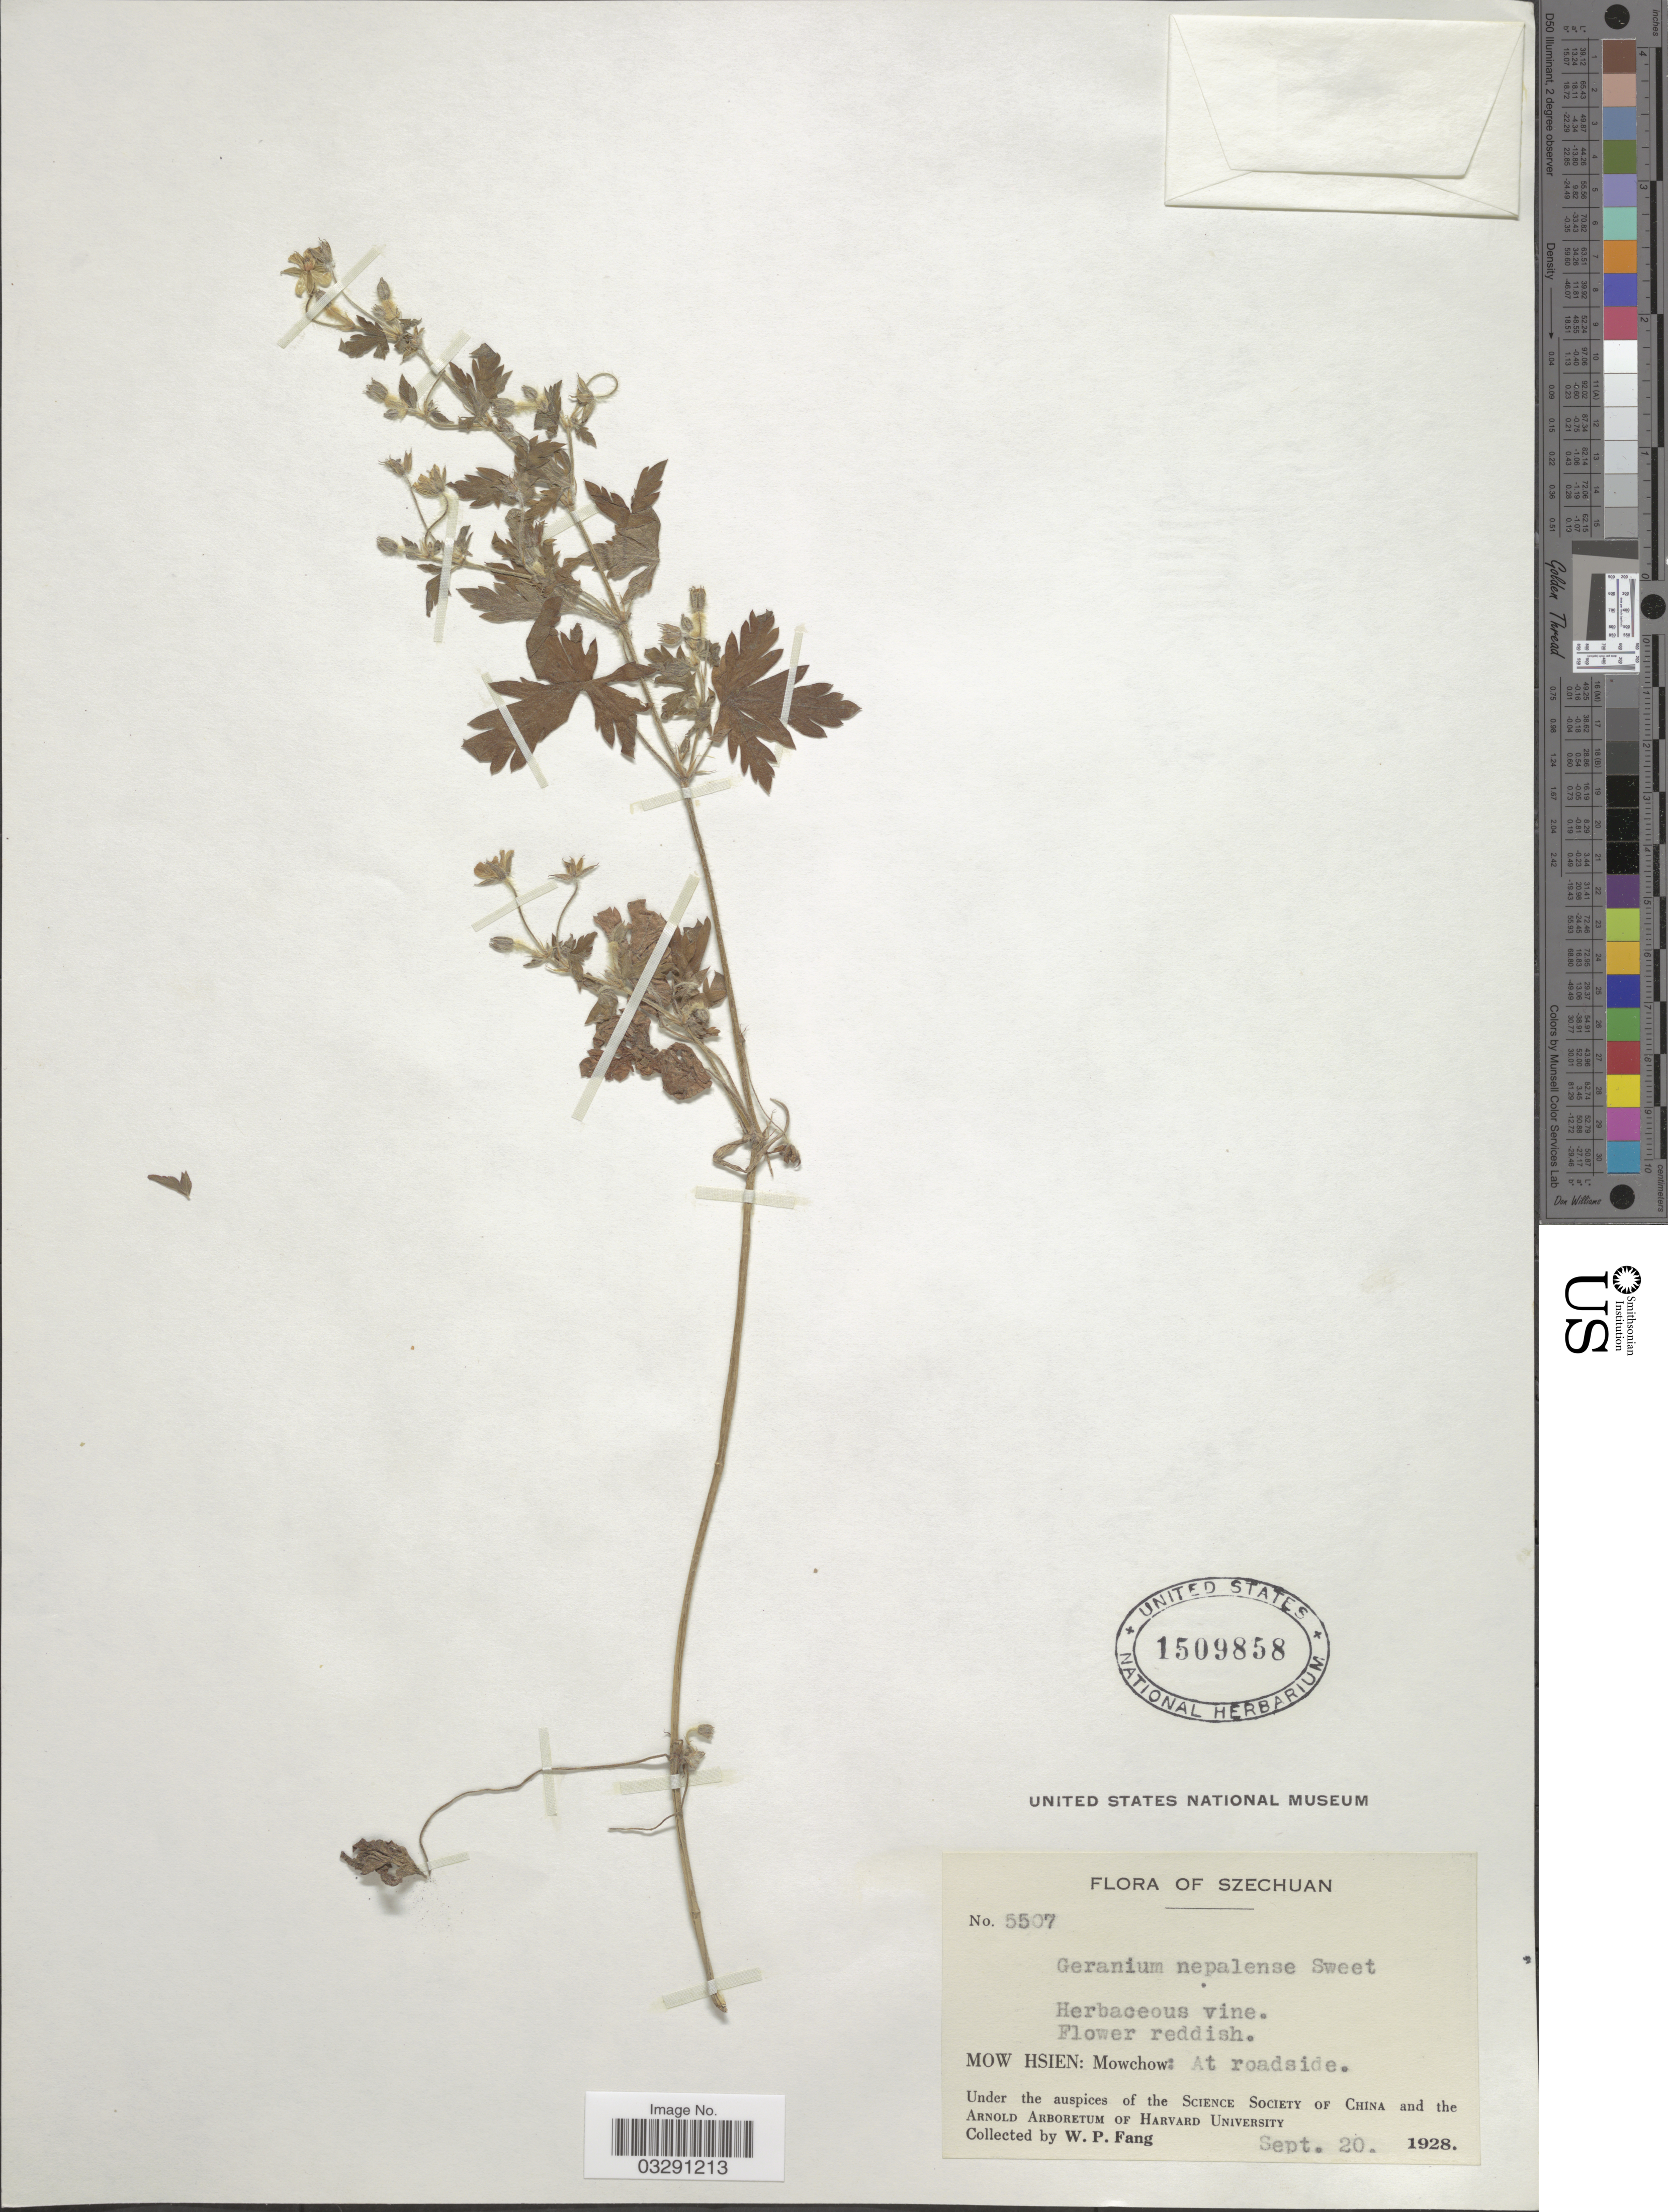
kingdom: Plantae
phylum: Tracheophyta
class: Magnoliopsida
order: Geraniales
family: Geraniaceae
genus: Geranium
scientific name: Geranium nepalense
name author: Sweet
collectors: W. P. Fang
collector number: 5507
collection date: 1928-09-20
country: China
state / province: Sichuan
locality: Szechuan, Mow Hsien: Mowchow: At roadside.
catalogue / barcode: US 1509858